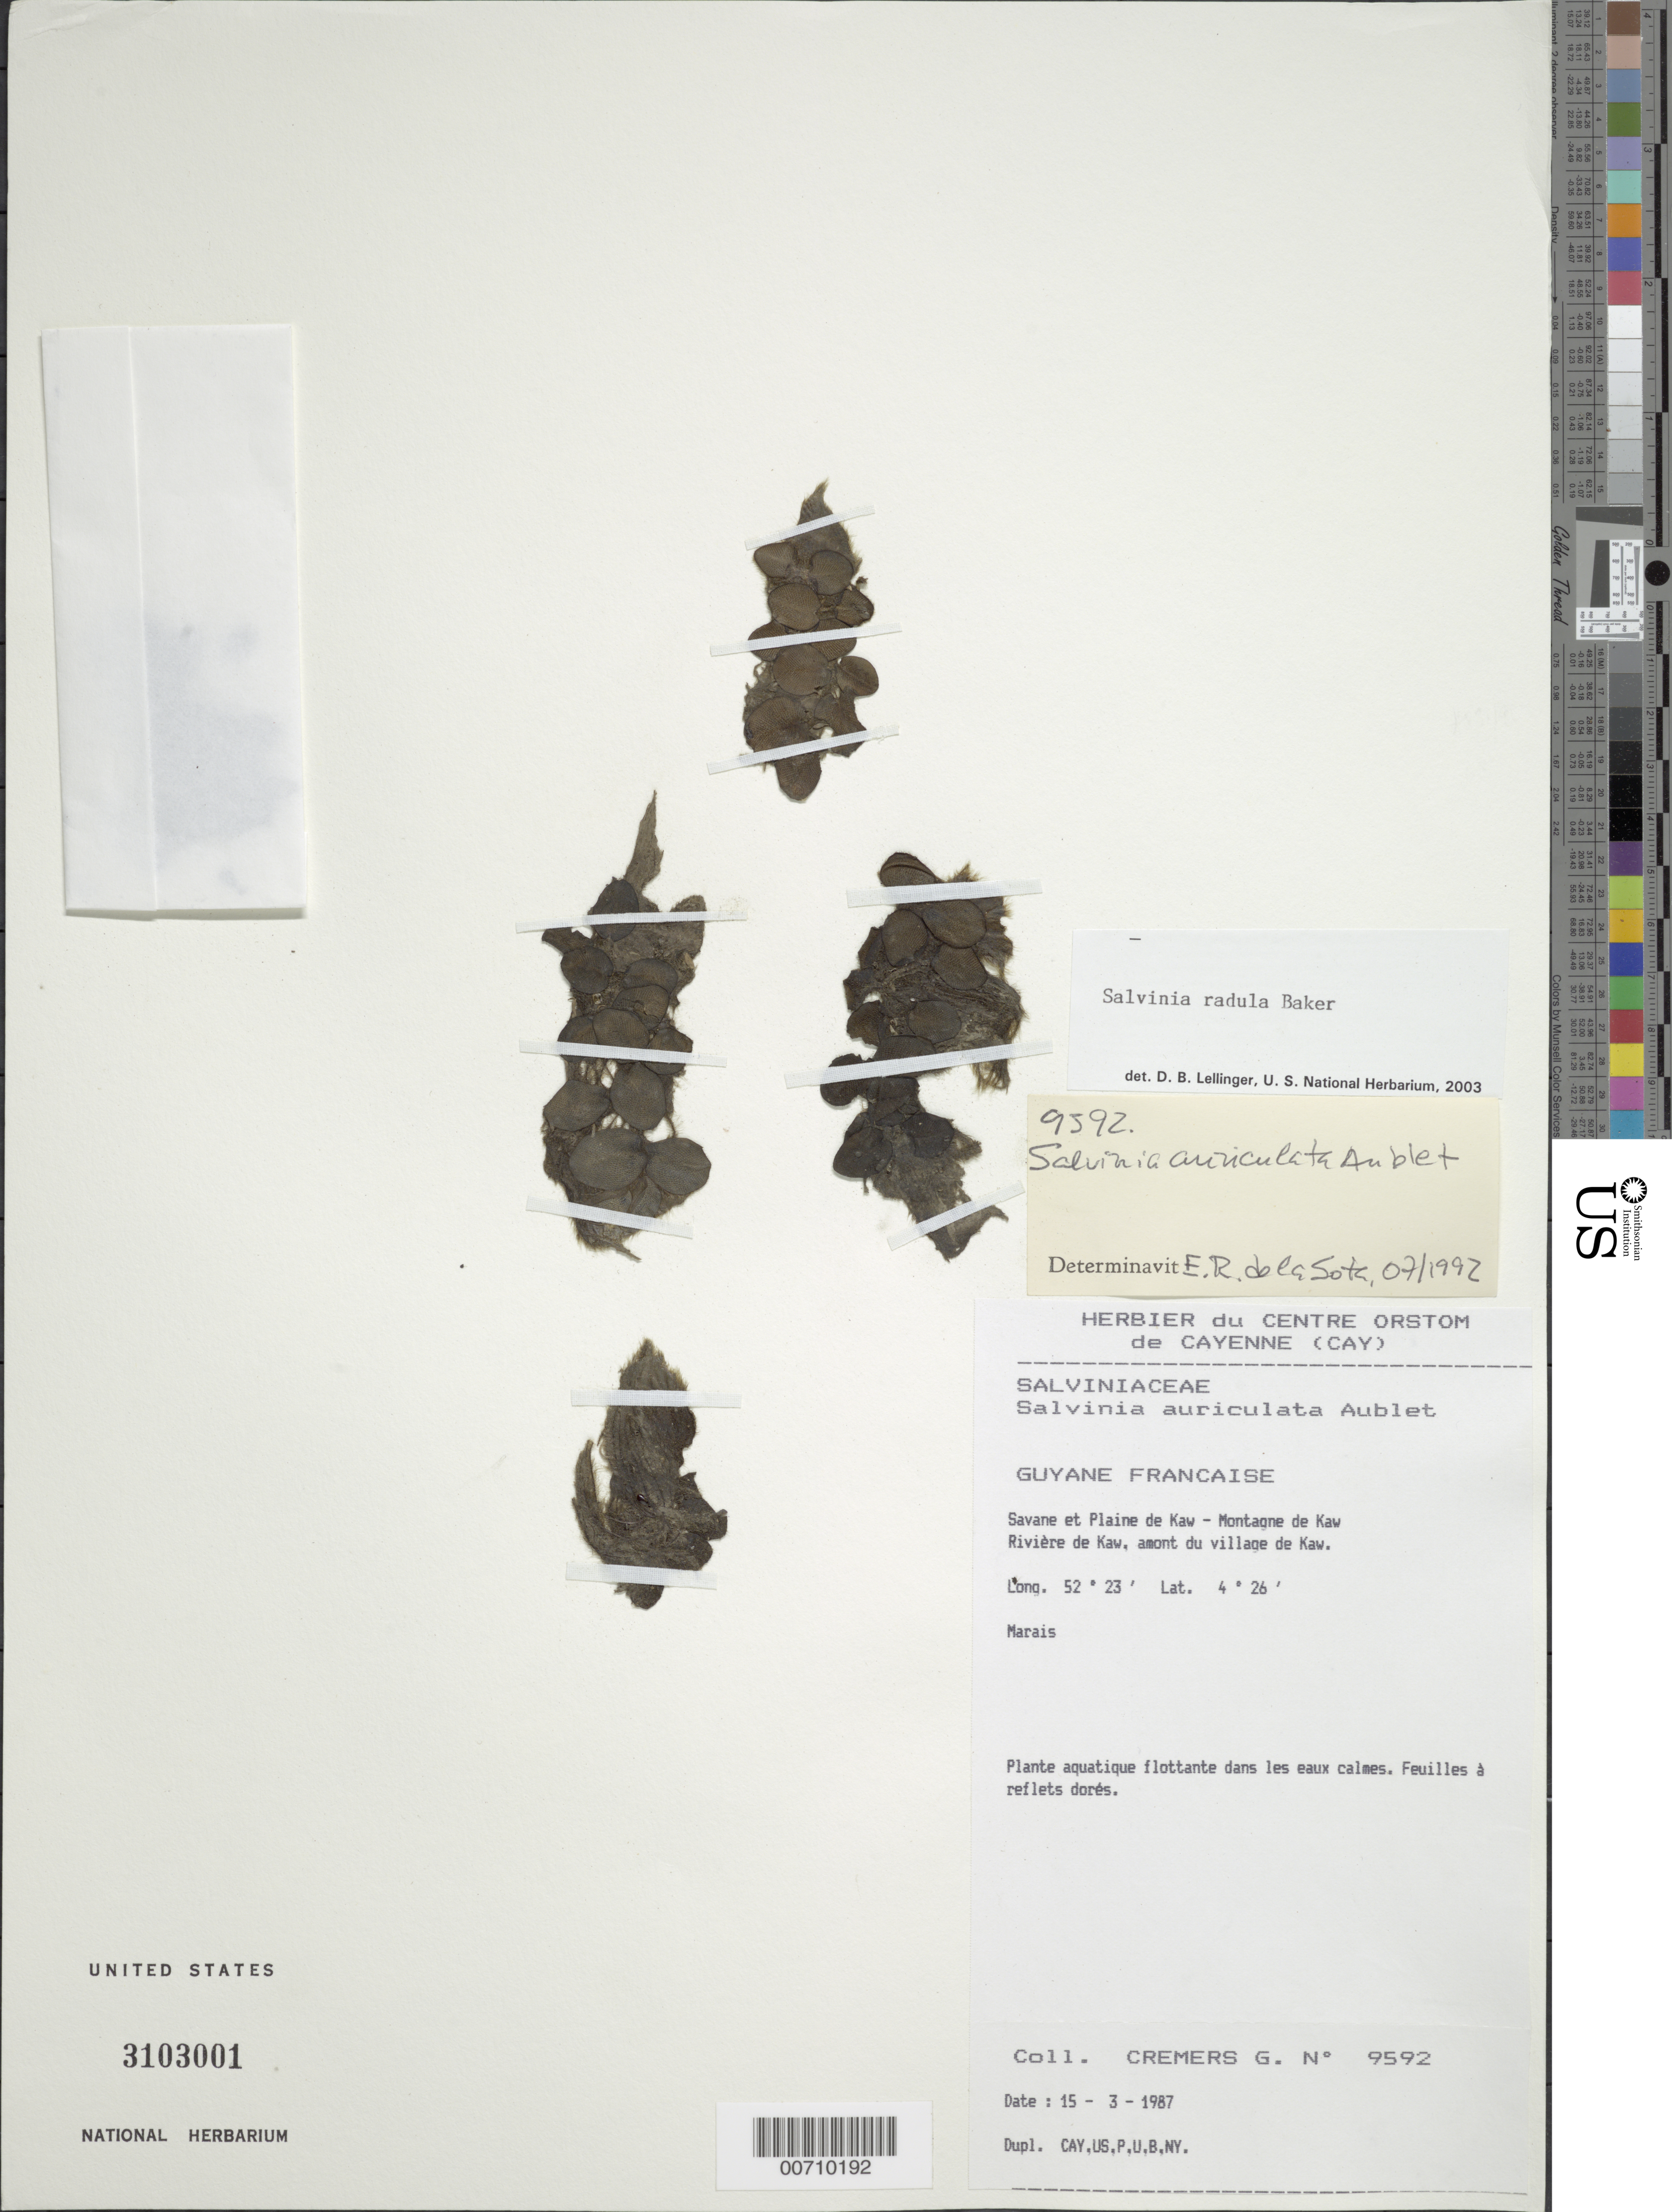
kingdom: Plantae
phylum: Tracheophyta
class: Polypodiopsida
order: Salviniales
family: Salviniaceae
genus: Salvinia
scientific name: Salvinia radula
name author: Baker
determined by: Lellinger, David B., (BOT), Smithsonian Institution - National Museum of Natural History (UNITED STATES)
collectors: G. Cremers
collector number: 9592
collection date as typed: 15-Mar-87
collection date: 1987-03-15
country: French Guiana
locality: Montagne de Kaw, Rivière de Kaw. amont du village de Kaw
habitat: Marsh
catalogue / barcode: US 3103001